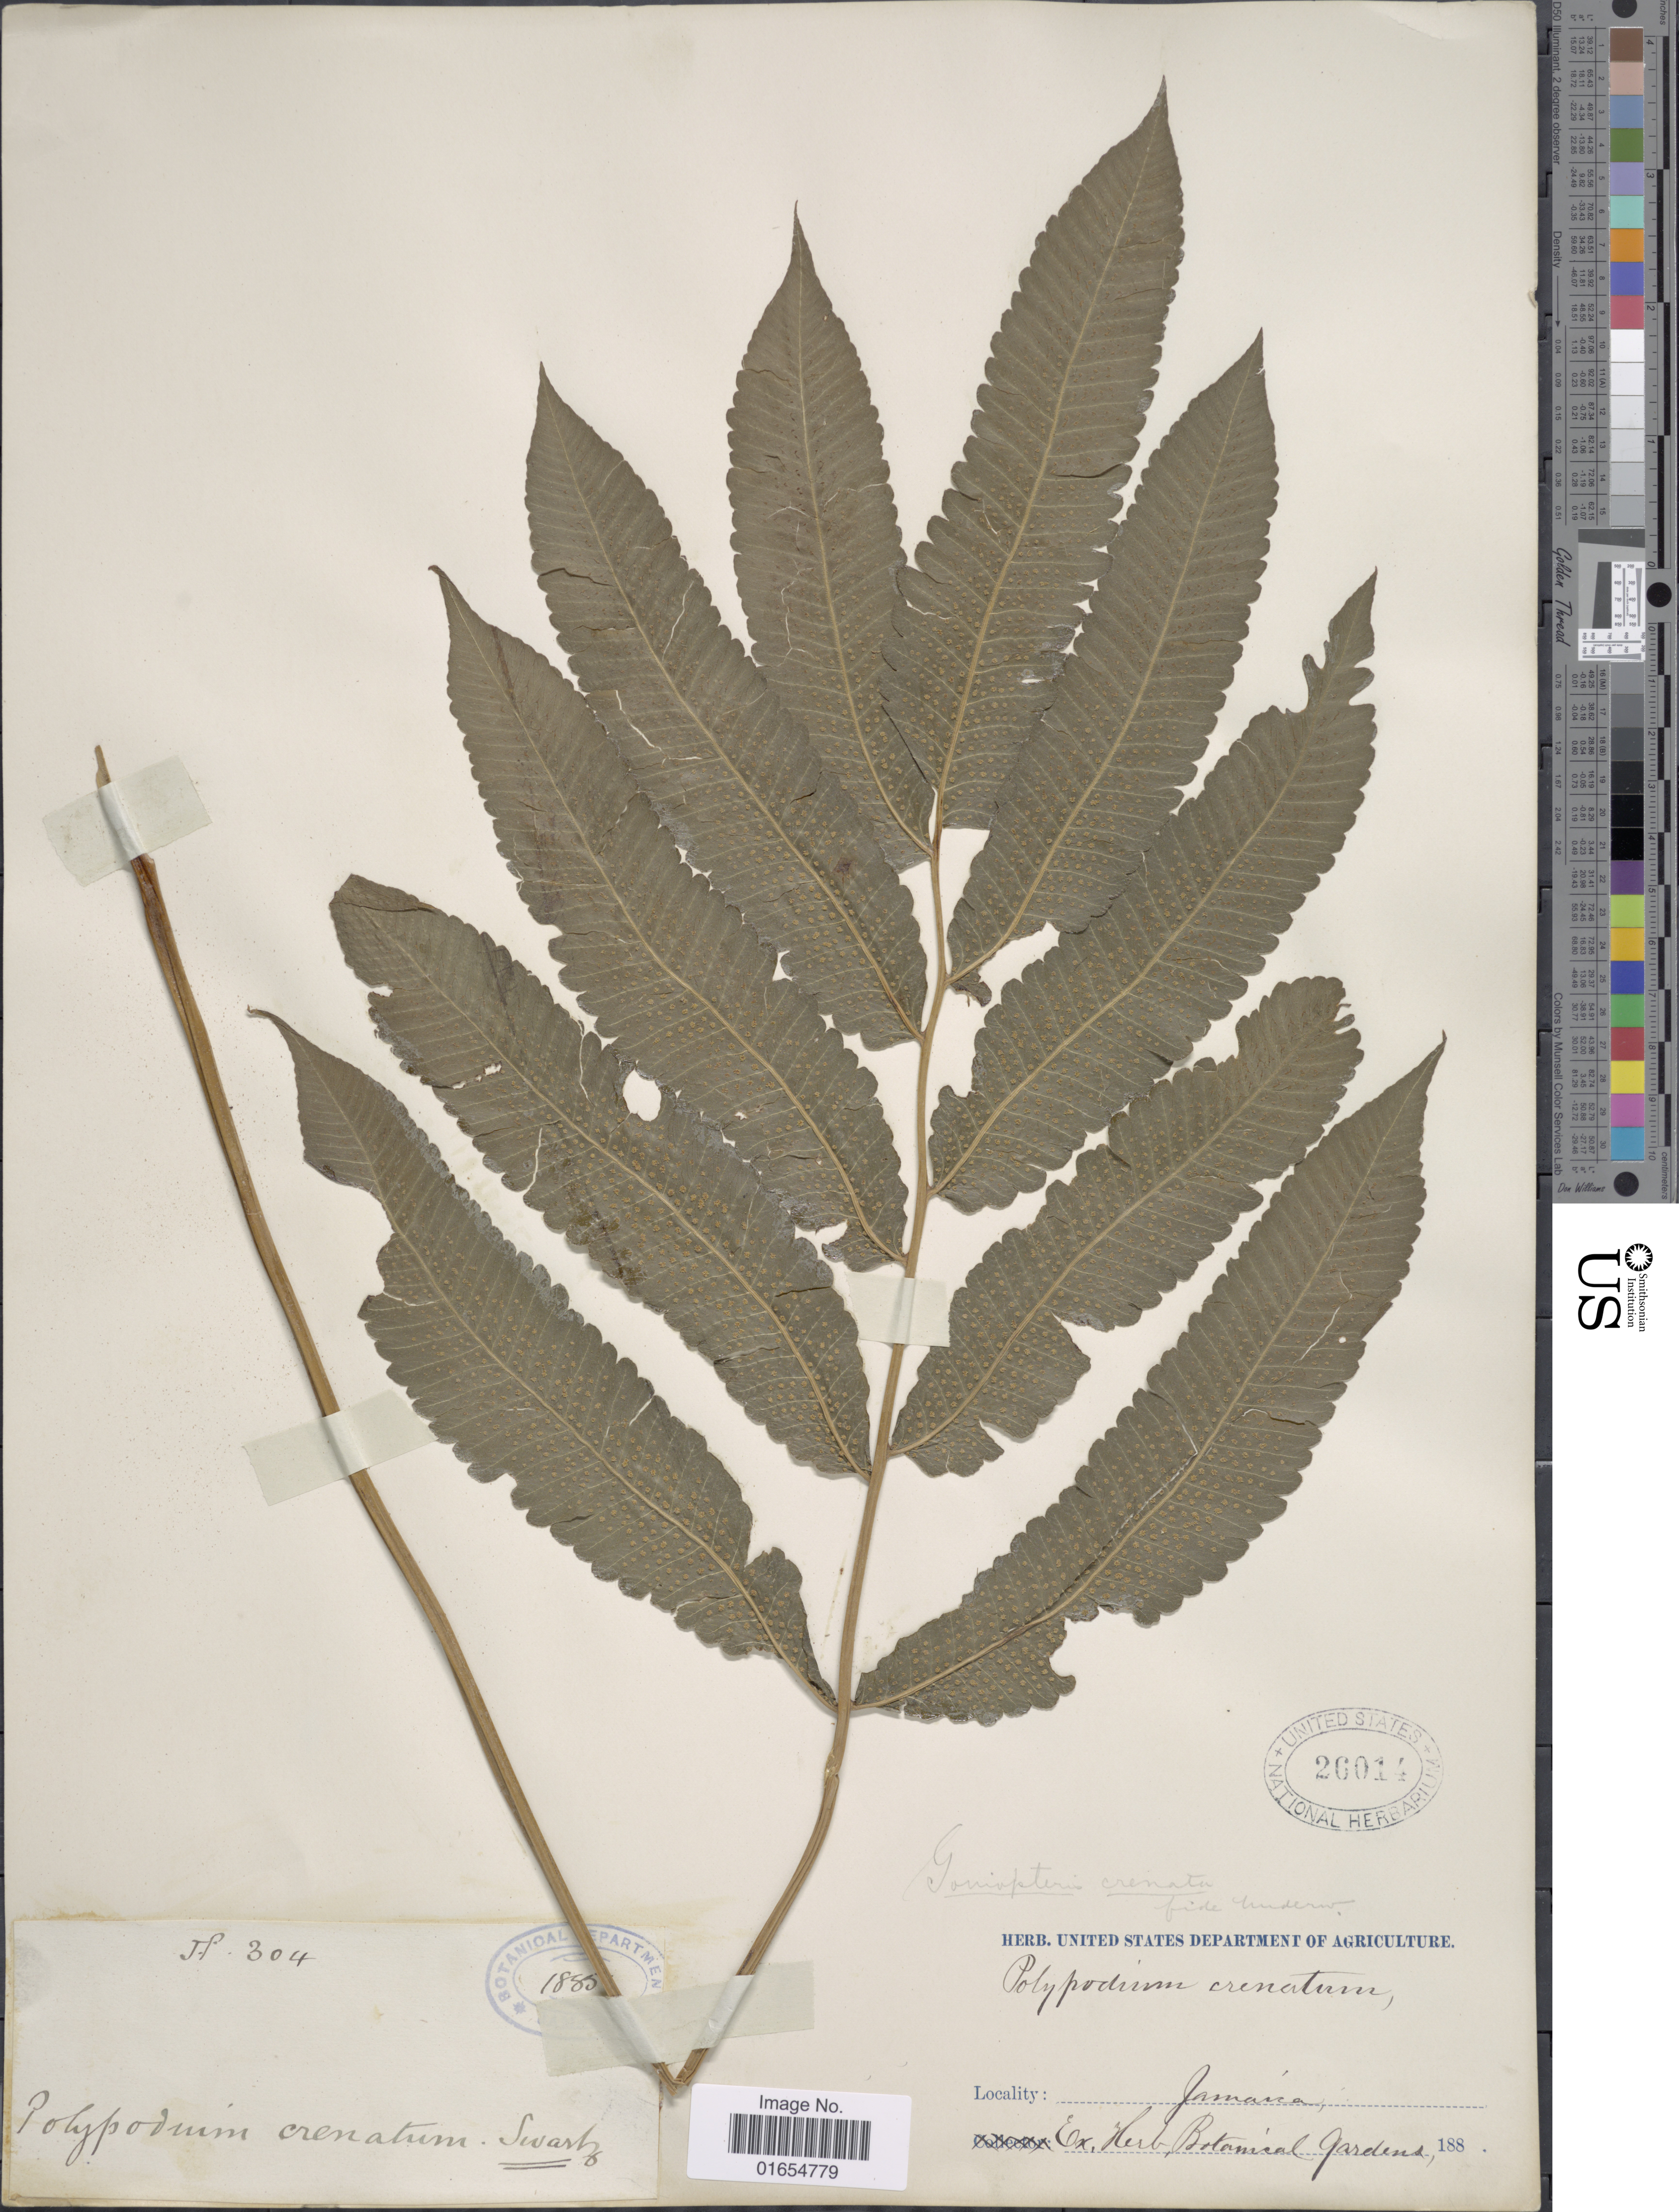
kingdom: Plantae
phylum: Tracheophyta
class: Polypodiopsida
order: Polypodiales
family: Thelypteridaceae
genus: Goniopteris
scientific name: Goniopteris poiteana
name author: (Bory) Ching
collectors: ex herb. Bot. Gard.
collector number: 304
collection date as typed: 188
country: Jamaica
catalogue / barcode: US 26014